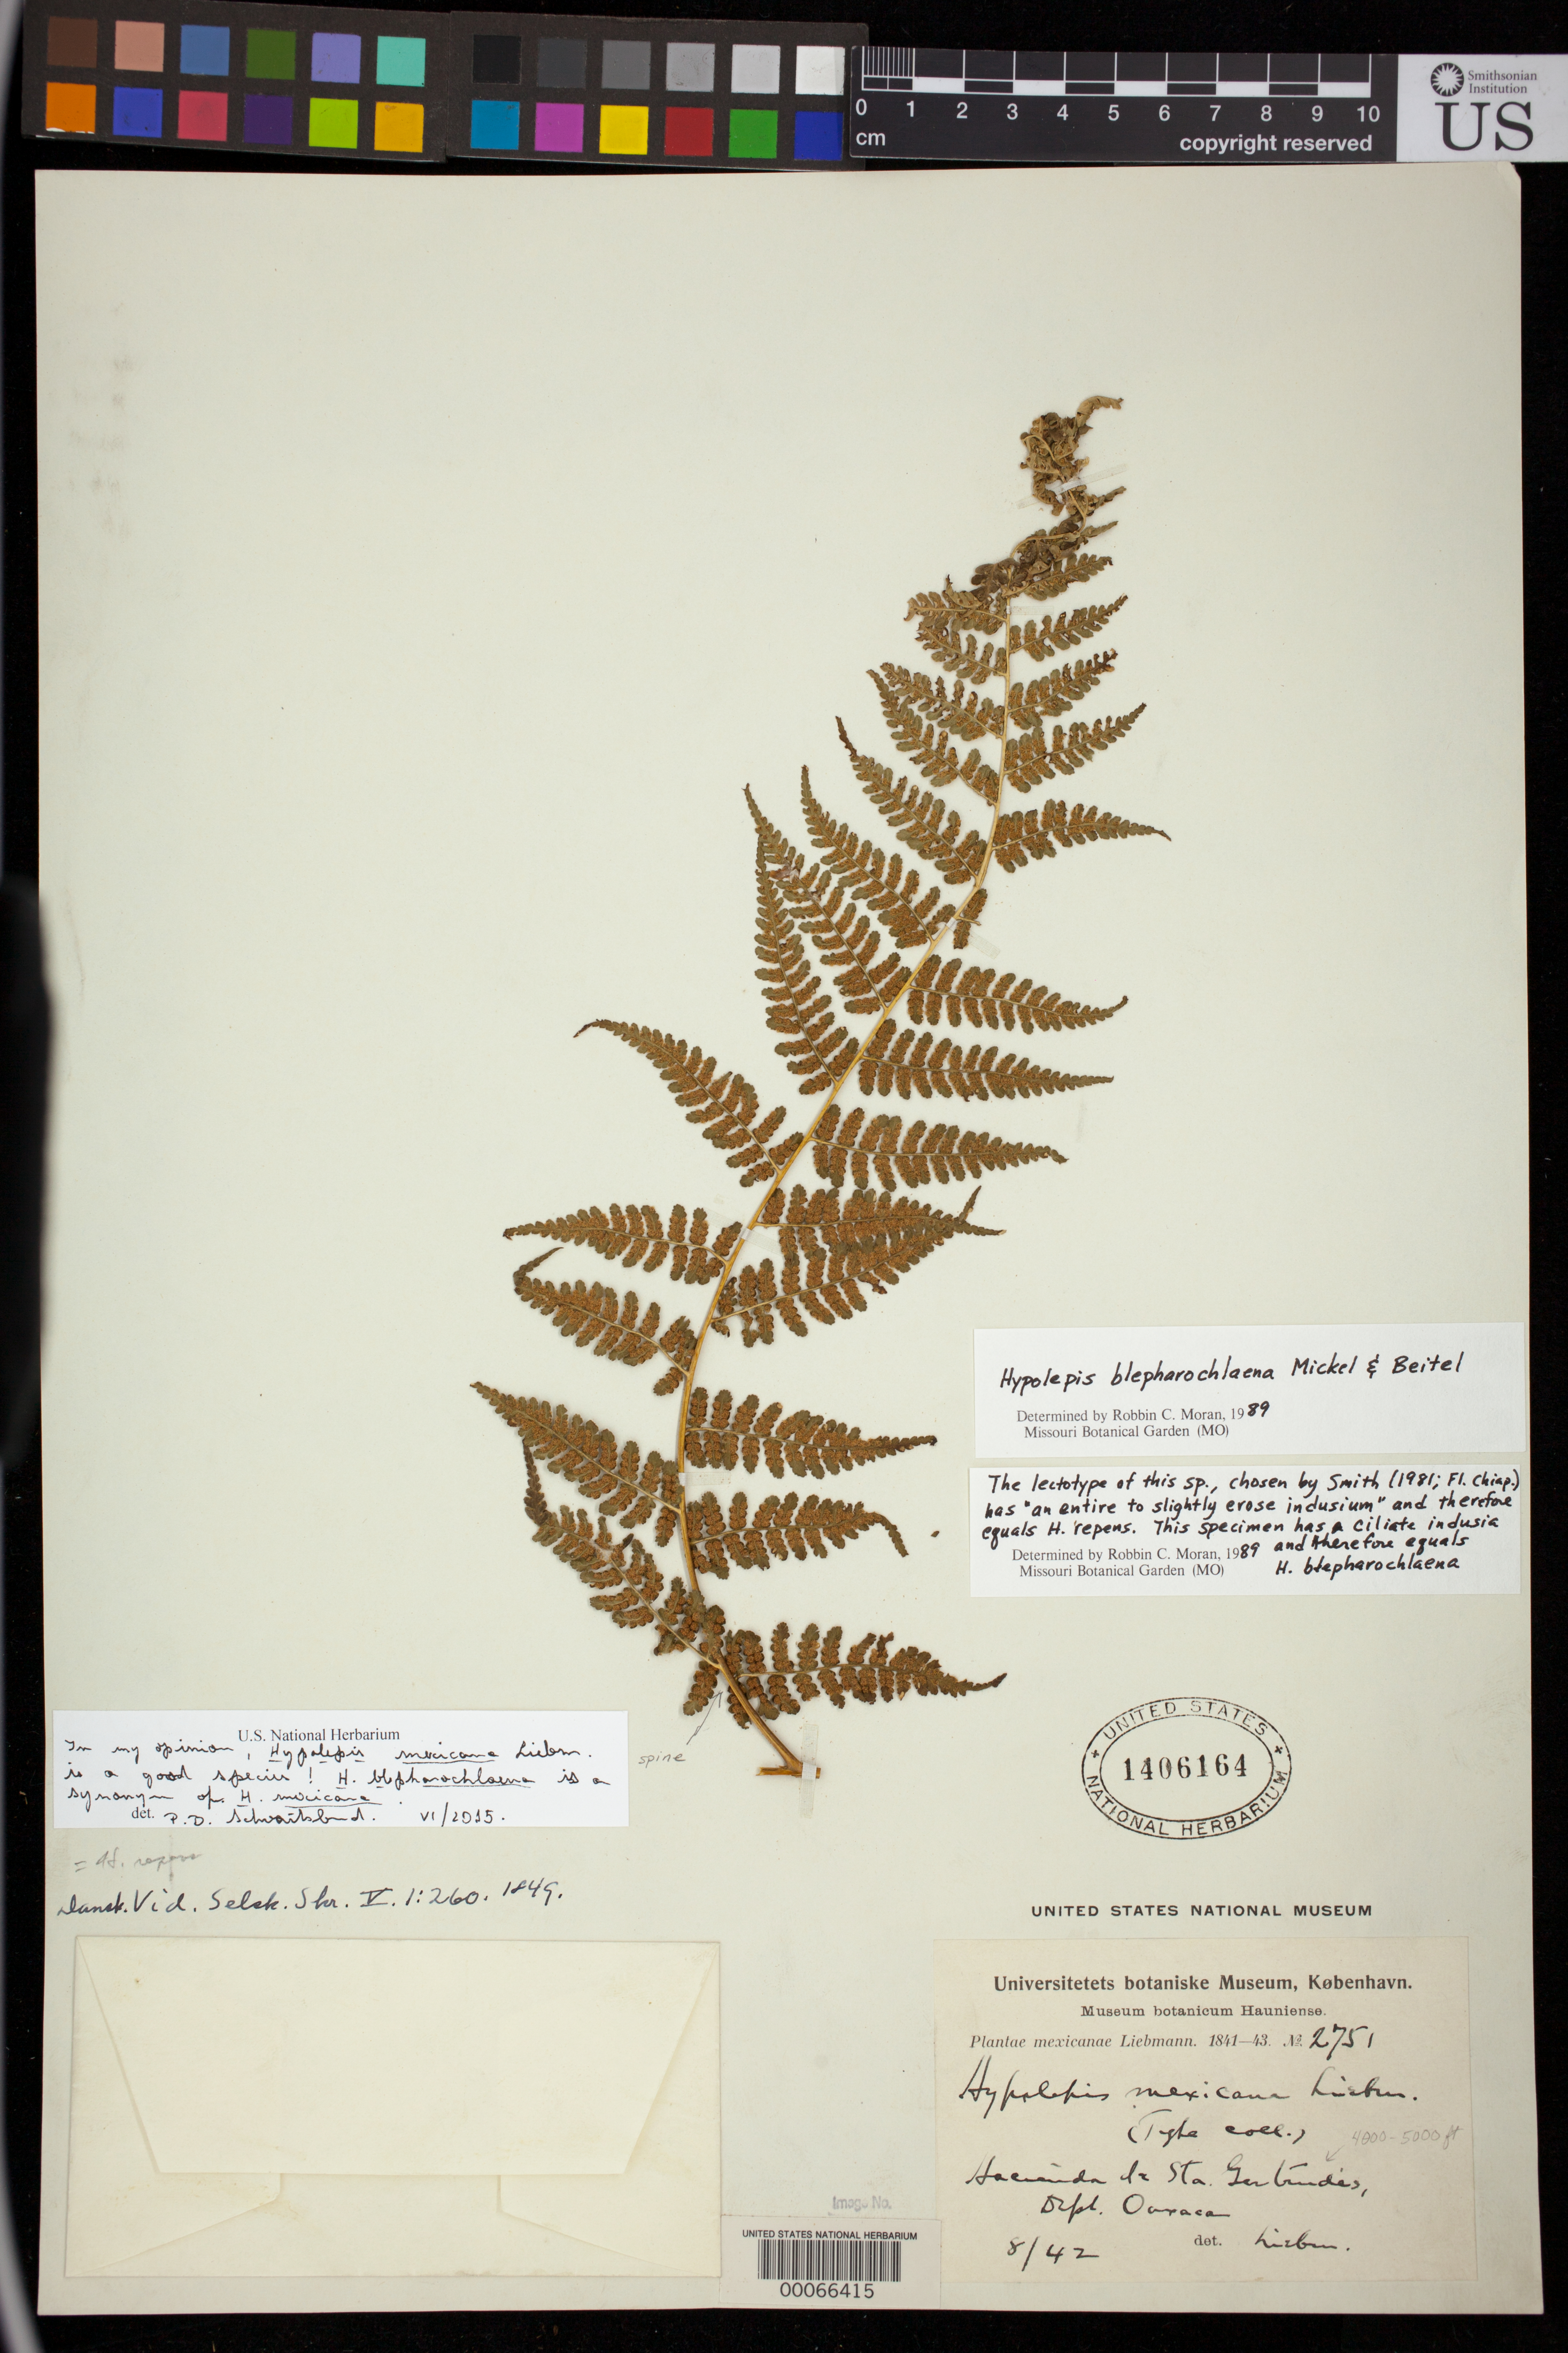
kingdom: Plantae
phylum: Tracheophyta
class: Polypodiopsida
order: Polypodiales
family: Dennstaedtiaceae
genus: Hypolepis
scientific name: Hypolepis mexicana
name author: Liebm.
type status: Isosyntype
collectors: F. M. Liebmann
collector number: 2751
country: Mexico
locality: E of Monserrat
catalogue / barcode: US 1406164